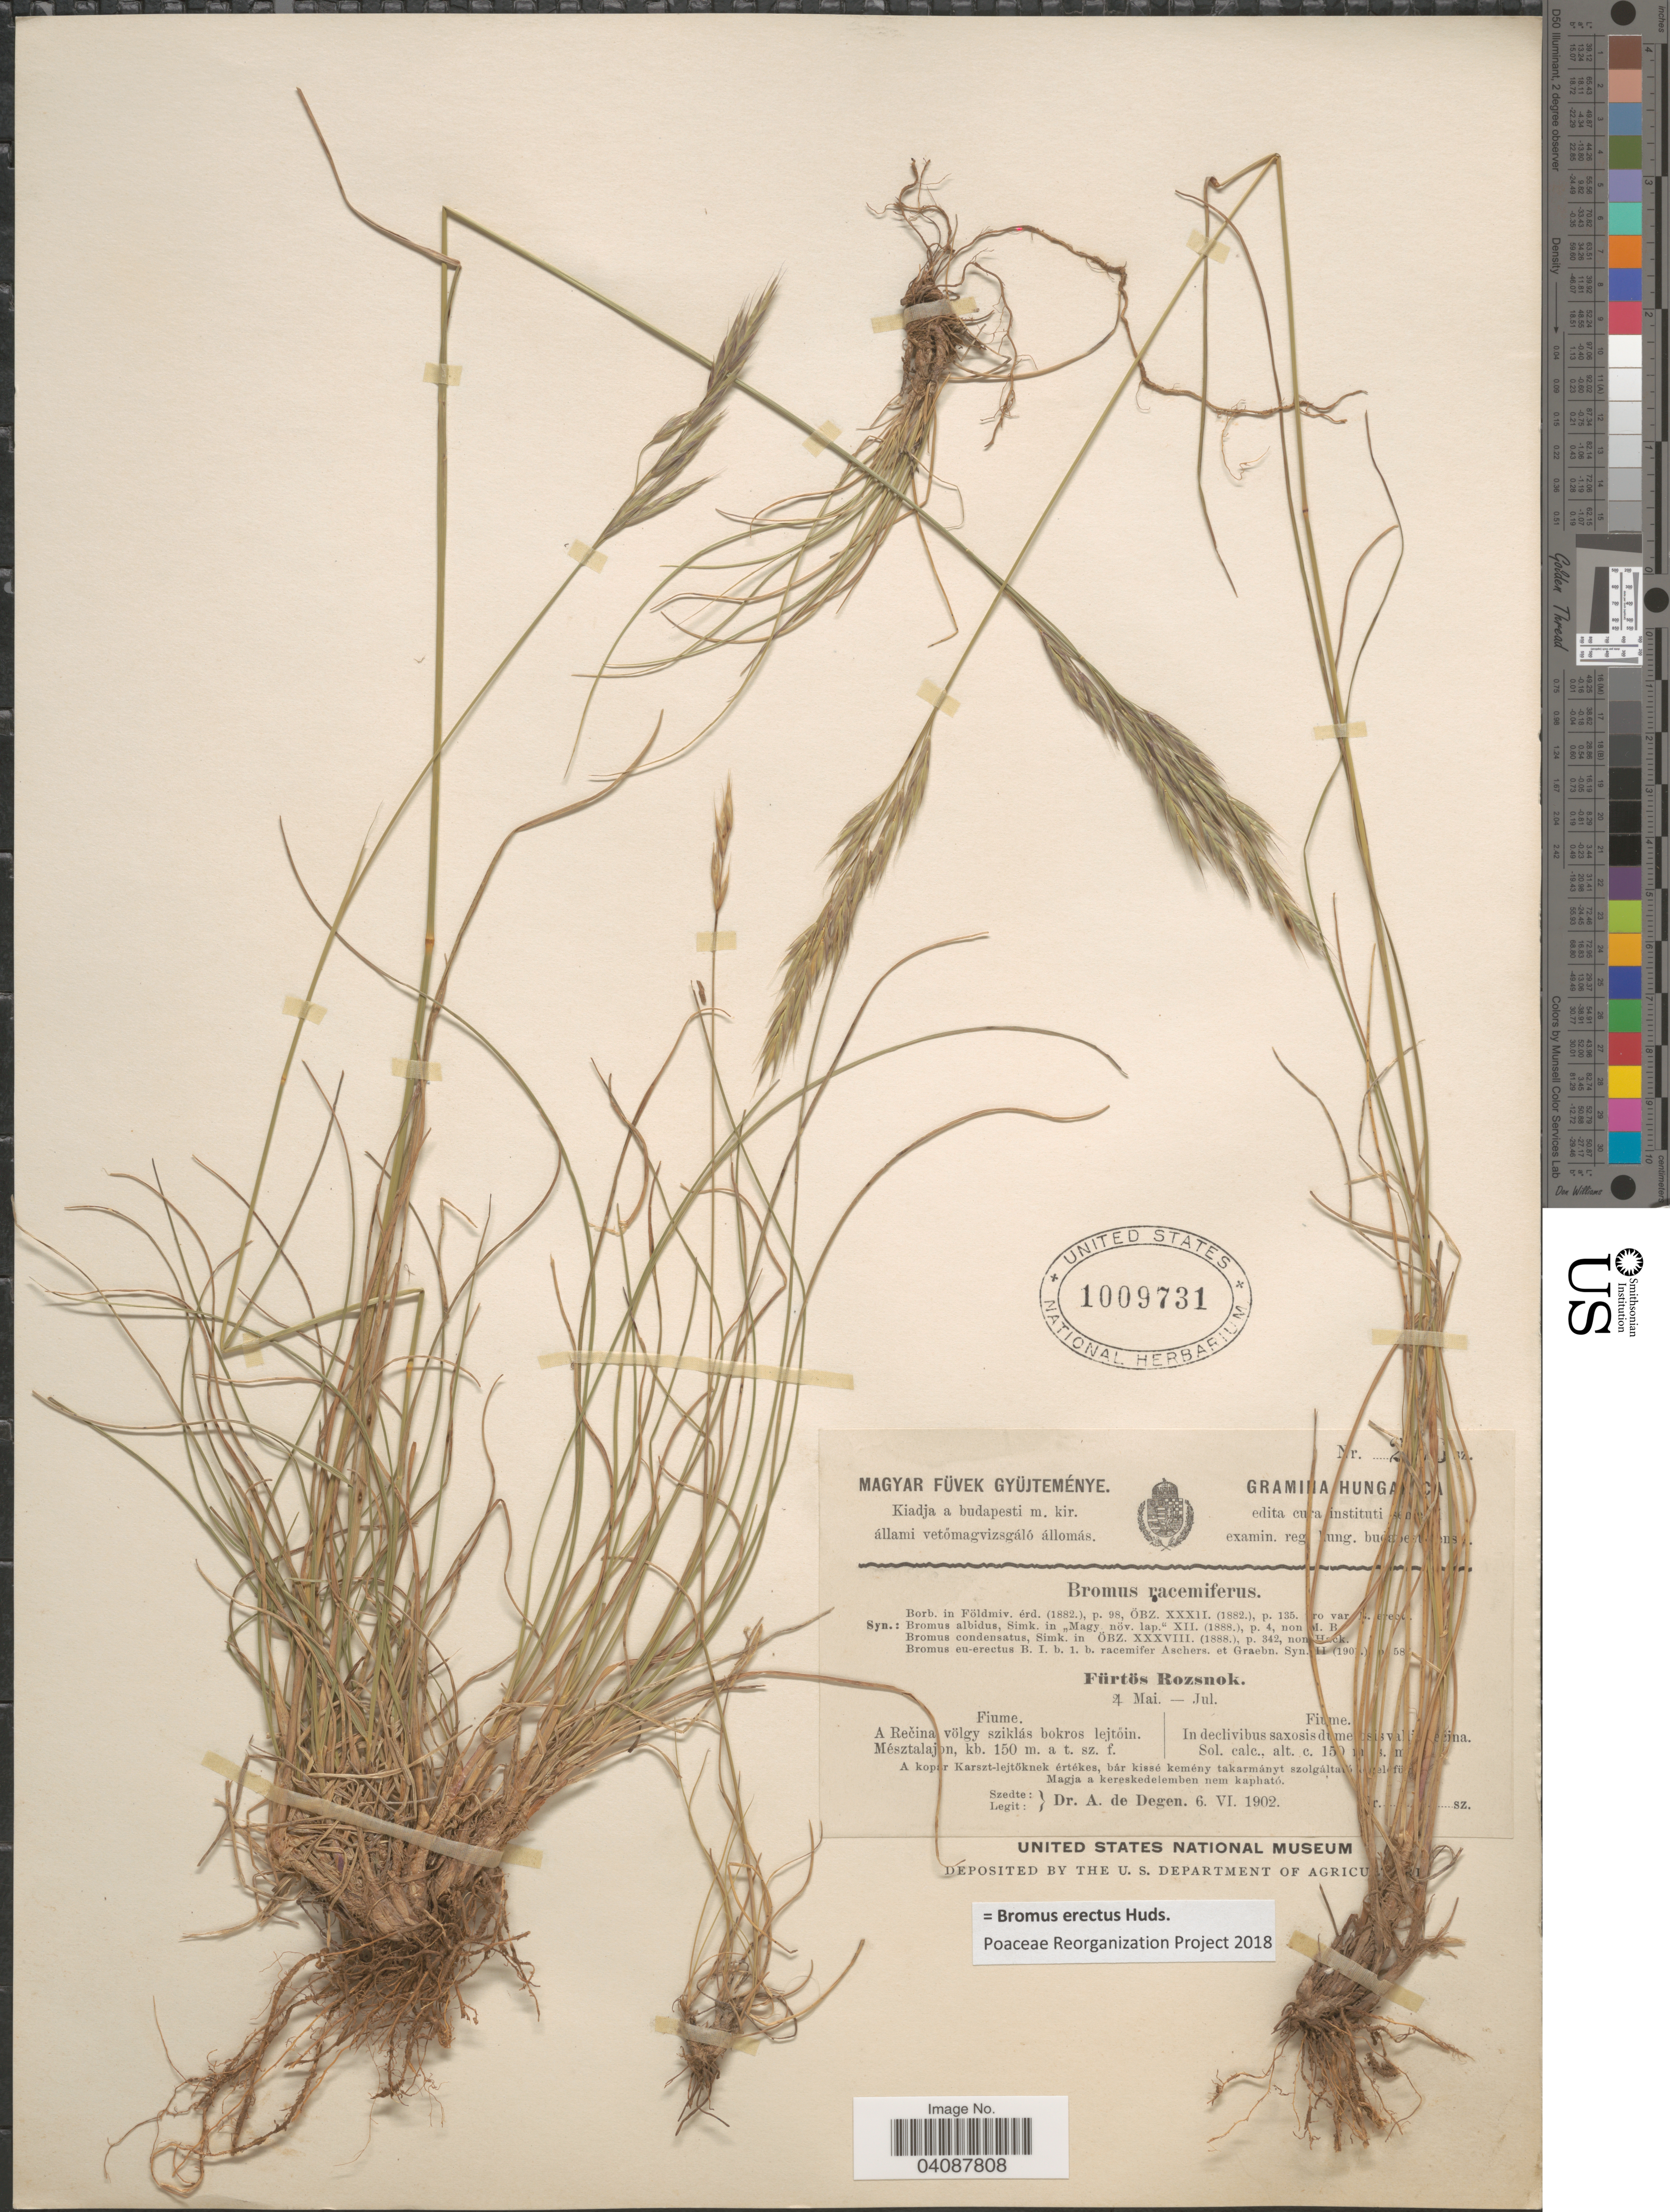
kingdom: Plantae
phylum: Tracheophyta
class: Liliopsida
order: Poales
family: Poaceae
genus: Bromus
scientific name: Bromus erectus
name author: Huds.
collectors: A. Degen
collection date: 1902-06-06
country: Hungary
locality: Fi[illegible text]me. In declivibus saxosis d[illegible text]me [illegible text].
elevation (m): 150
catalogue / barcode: US 1009731